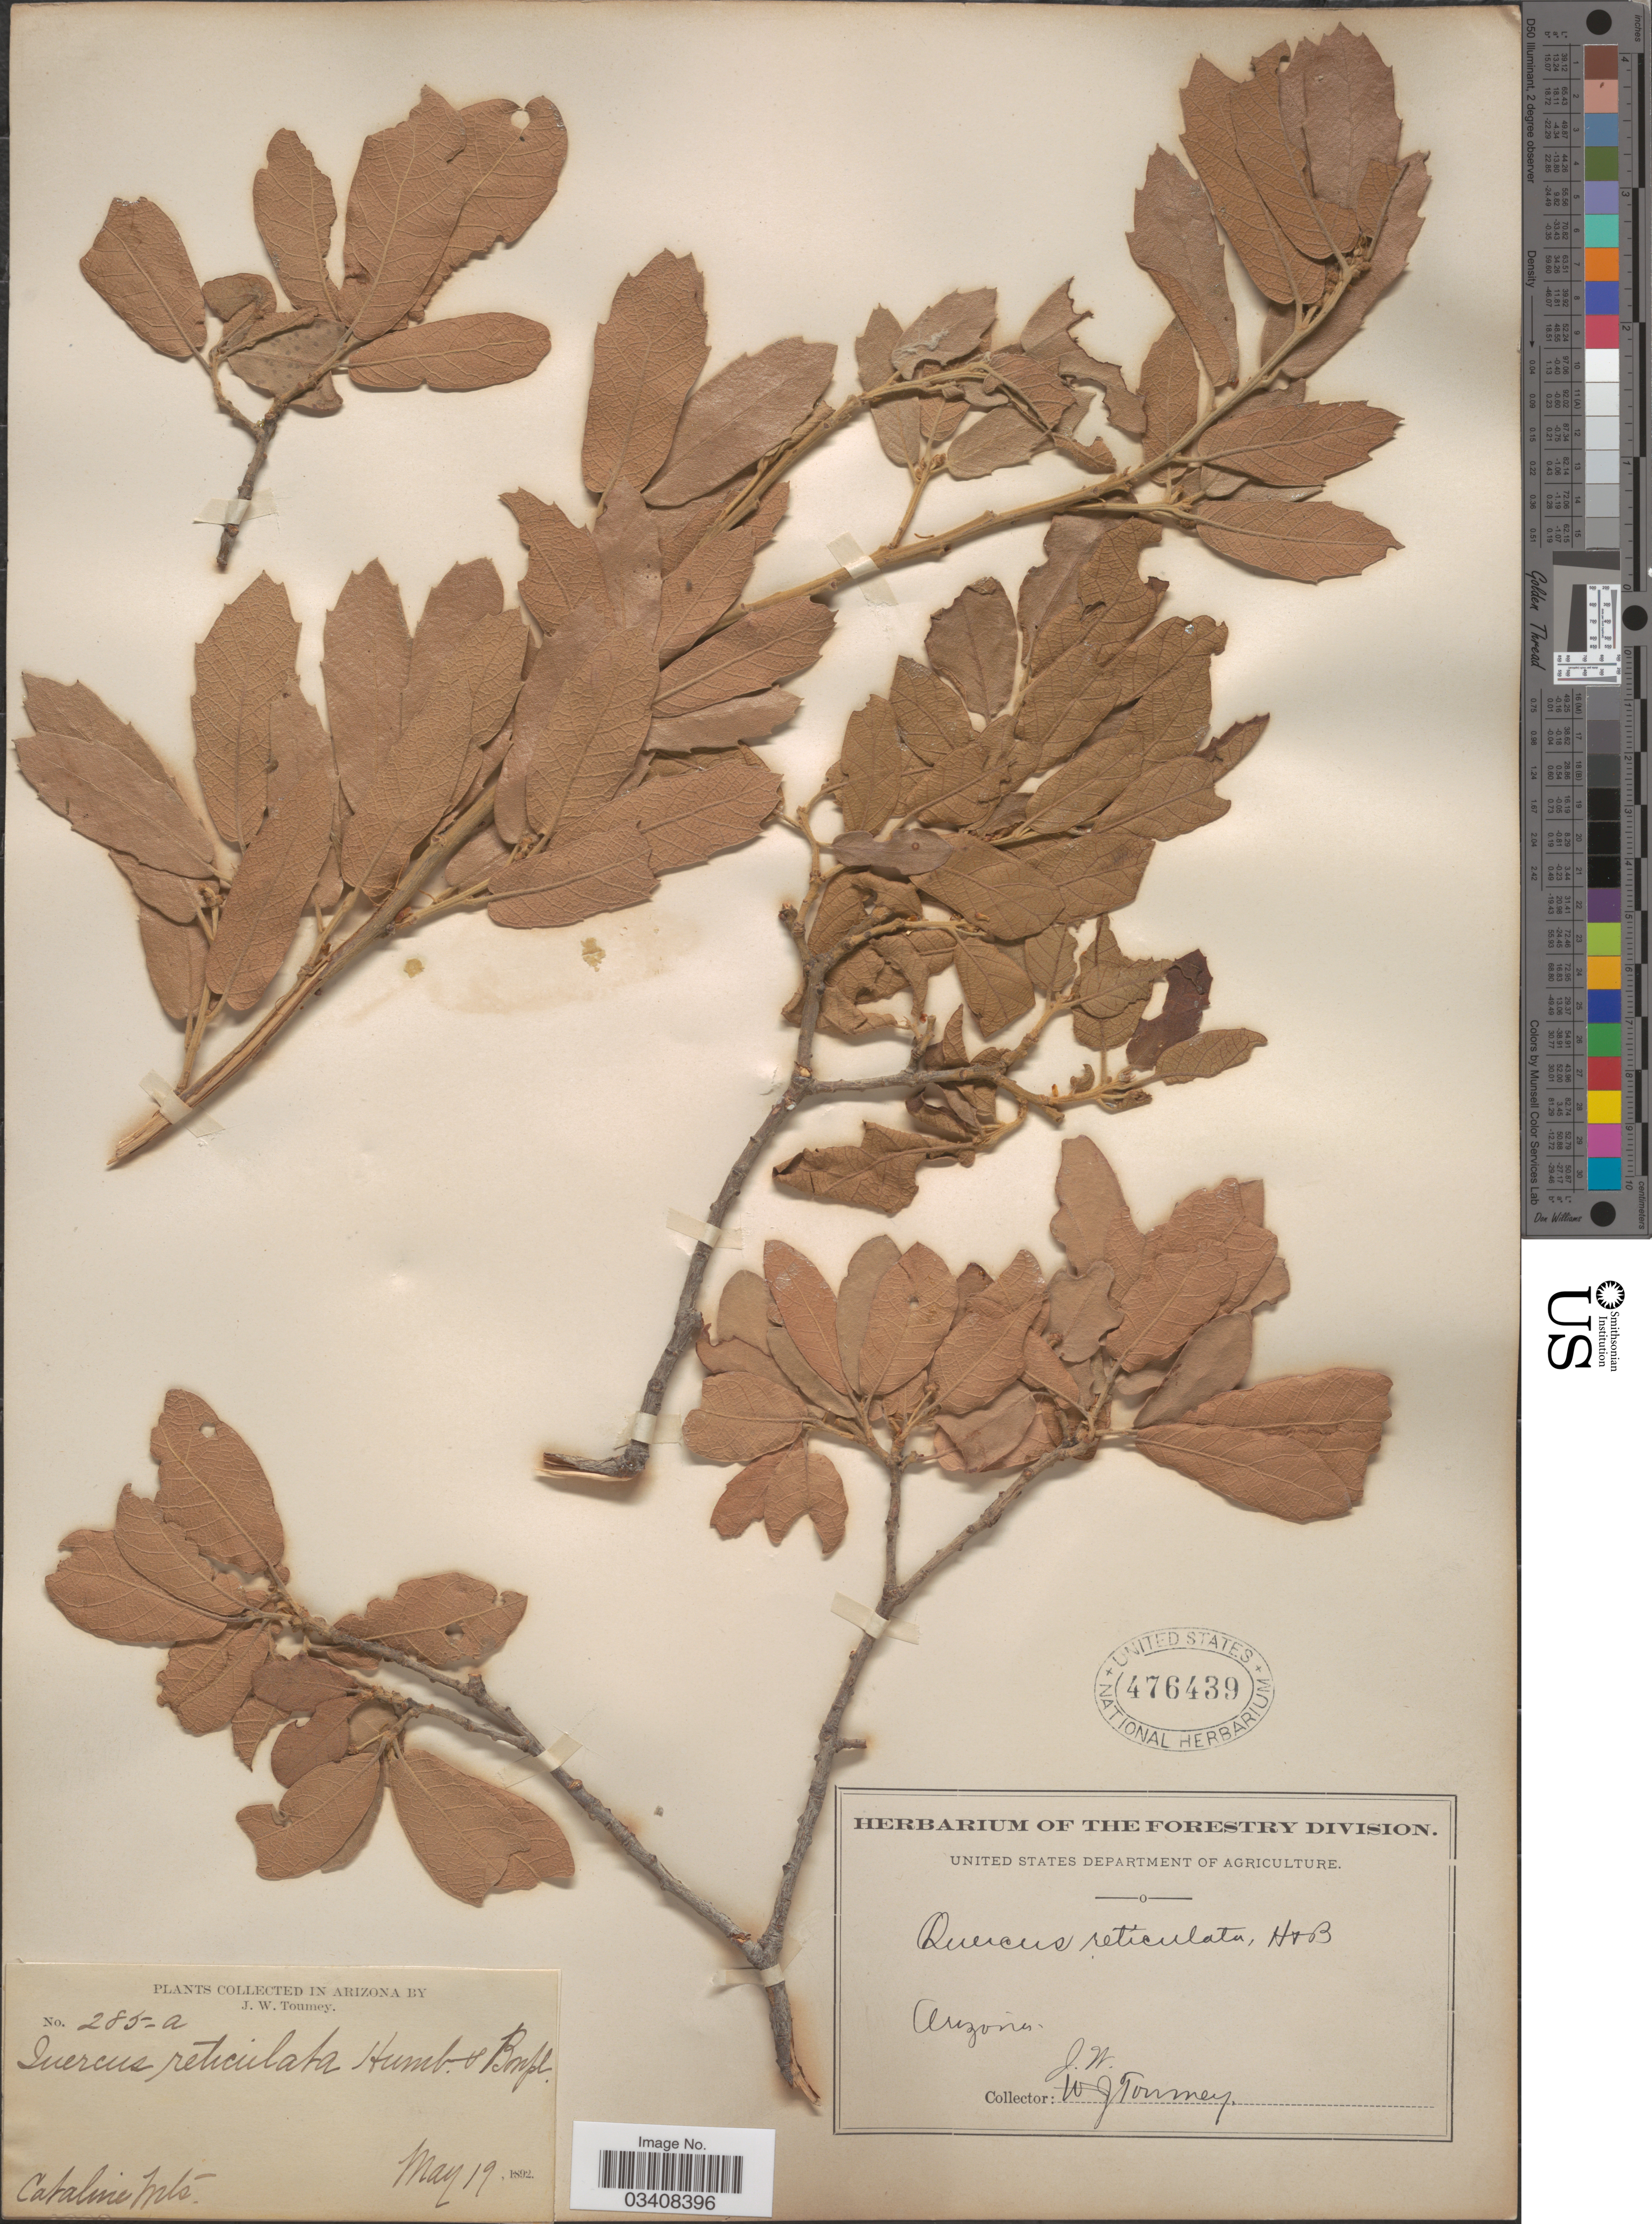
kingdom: Plantae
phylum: Tracheophyta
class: Magnoliopsida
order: Fagales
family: Fagaceae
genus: Quercus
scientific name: Quercus rugosa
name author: Née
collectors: J. W. Toumey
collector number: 285a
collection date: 1892-05-19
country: United States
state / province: Arizona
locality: Catalina Mts.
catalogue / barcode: US 476439